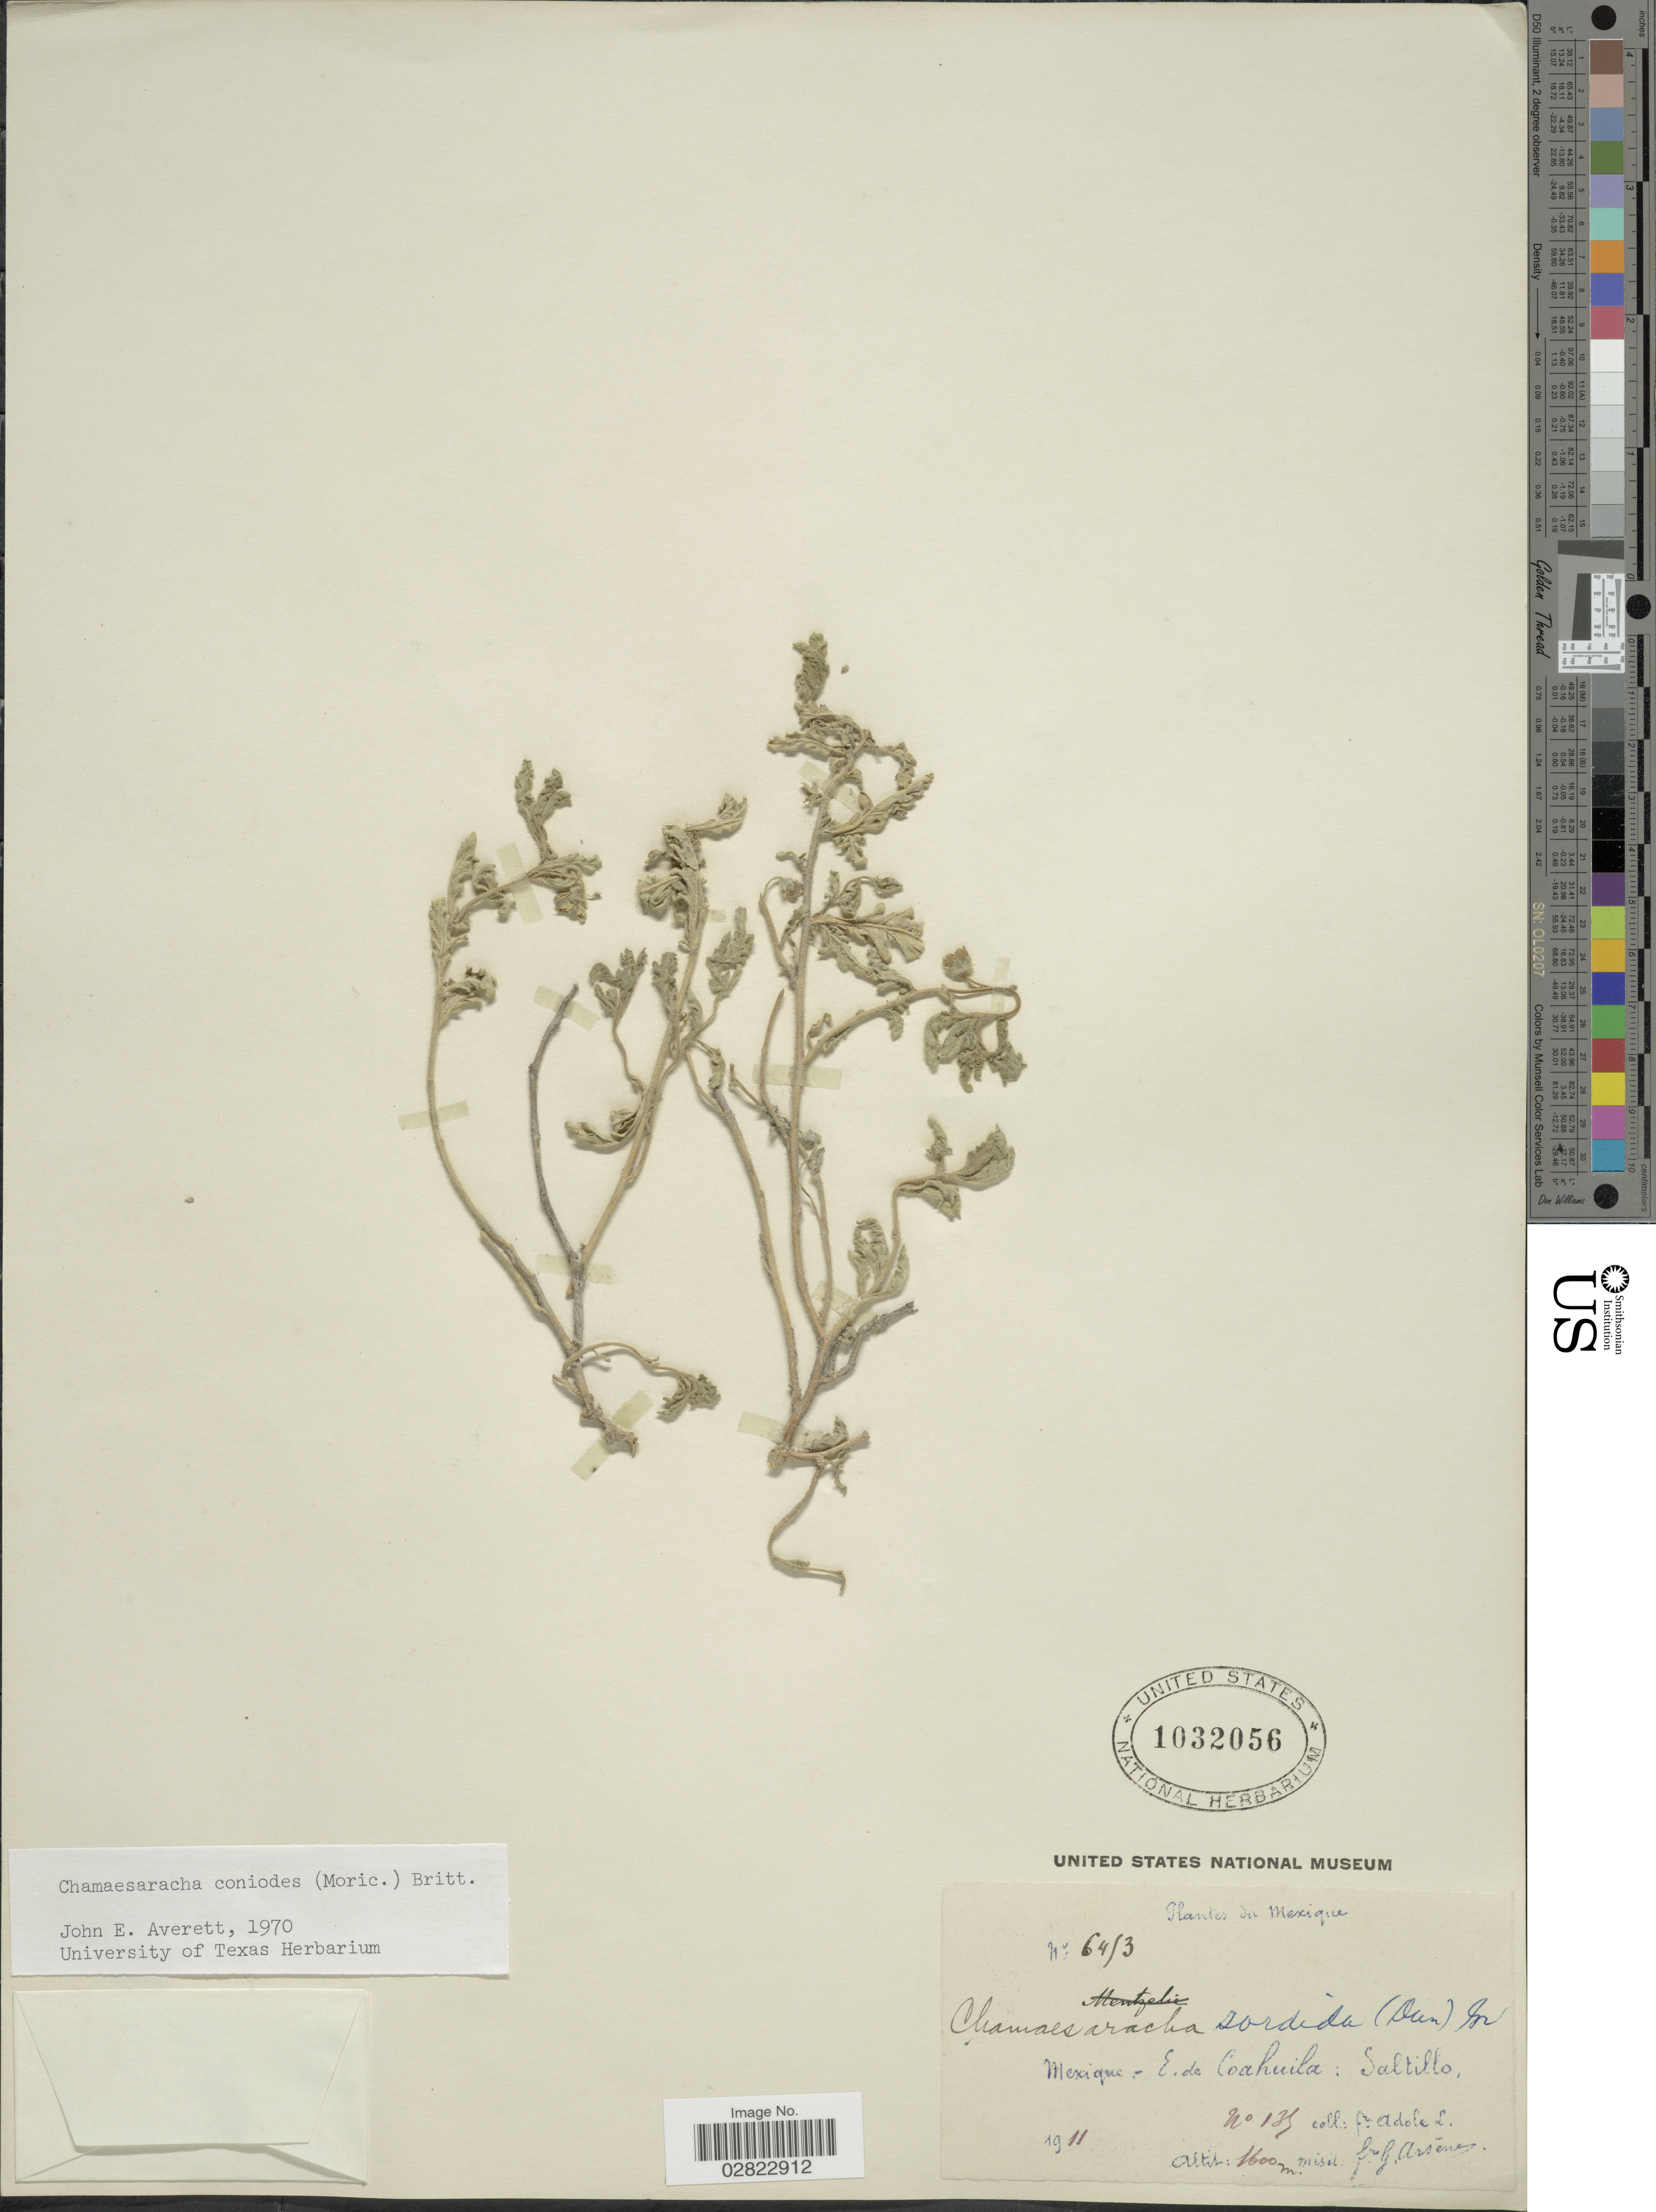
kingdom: Plantae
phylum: Tracheophyta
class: Magnoliopsida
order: Solanales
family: Solanaceae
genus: Chamaesaracha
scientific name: Chamaesaracha coniodes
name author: (Moric. ex Dunal) Britton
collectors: Bro. Adole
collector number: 139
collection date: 1911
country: Mexico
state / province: Coahuila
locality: E. de Coahuila, Saltillo.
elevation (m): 1600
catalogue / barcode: US 1032056